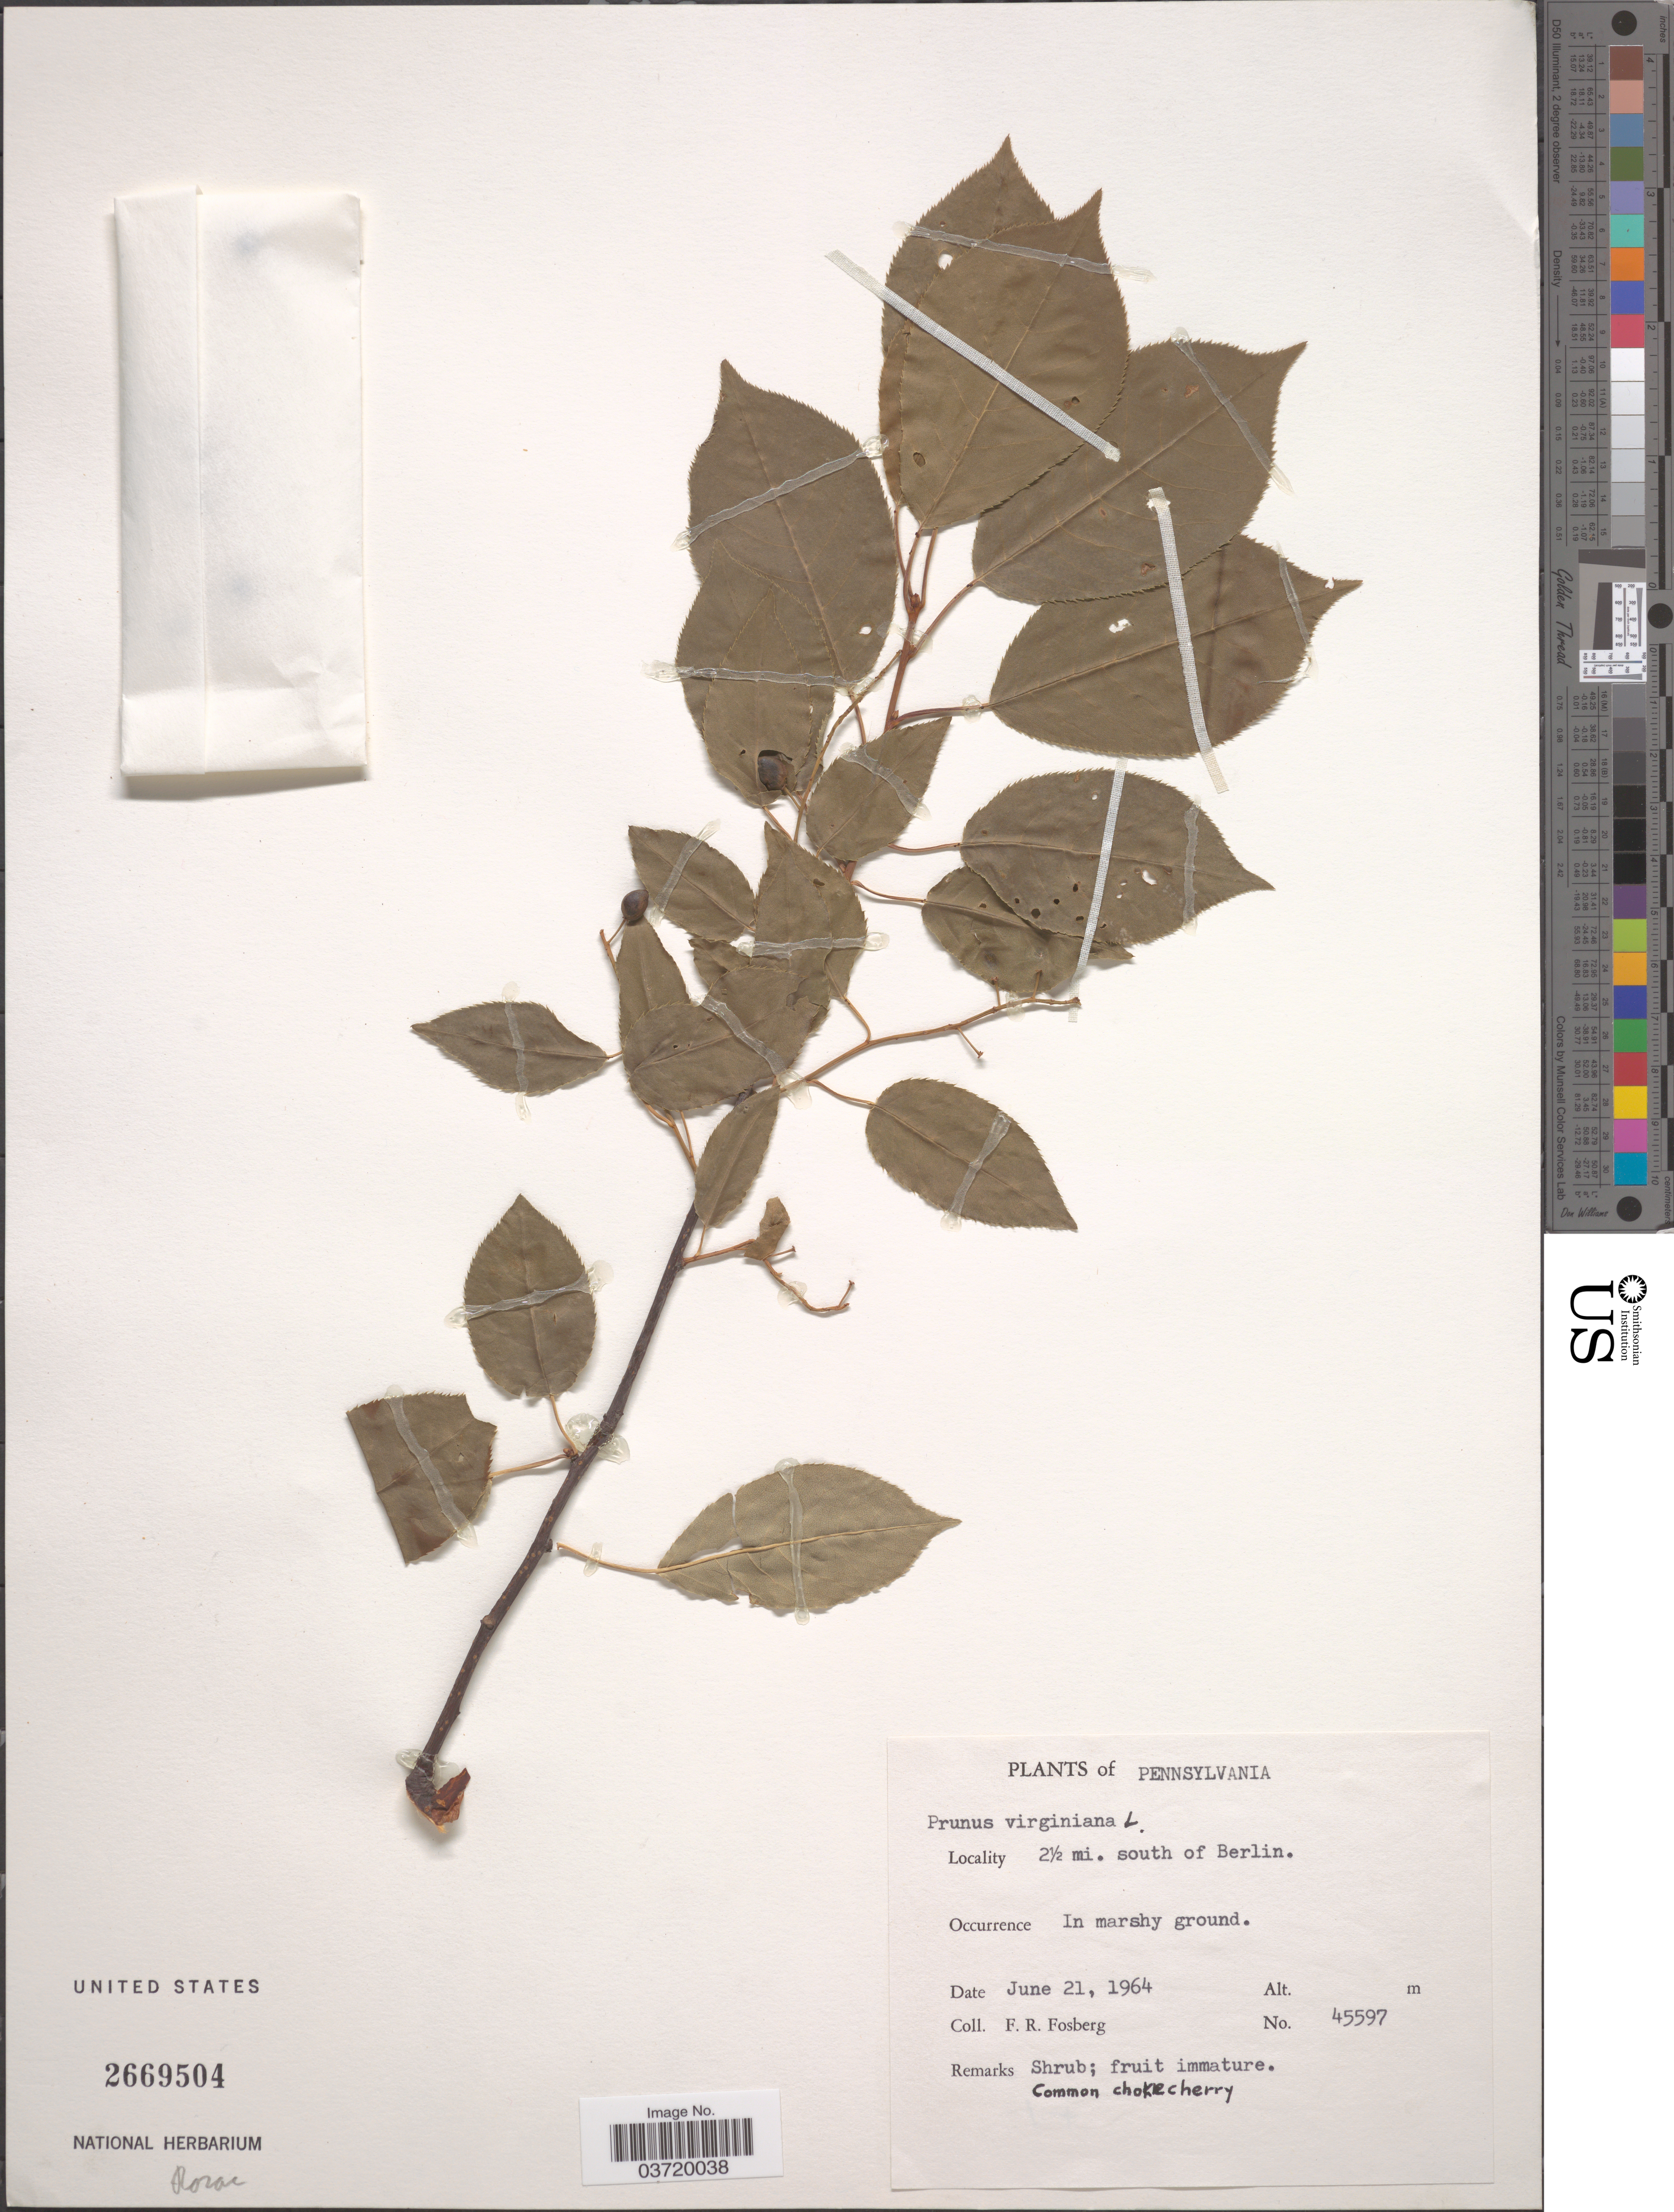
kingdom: Plantae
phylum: Tracheophyta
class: Magnoliopsida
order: Rosales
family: Rosaceae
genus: Prunus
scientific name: Prunus virginiana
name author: L.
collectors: F. R. Fosberg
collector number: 45597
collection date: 1964-06-21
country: United States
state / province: Pennsylvania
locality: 2½ mi. south of Berlin.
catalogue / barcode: US 2669504